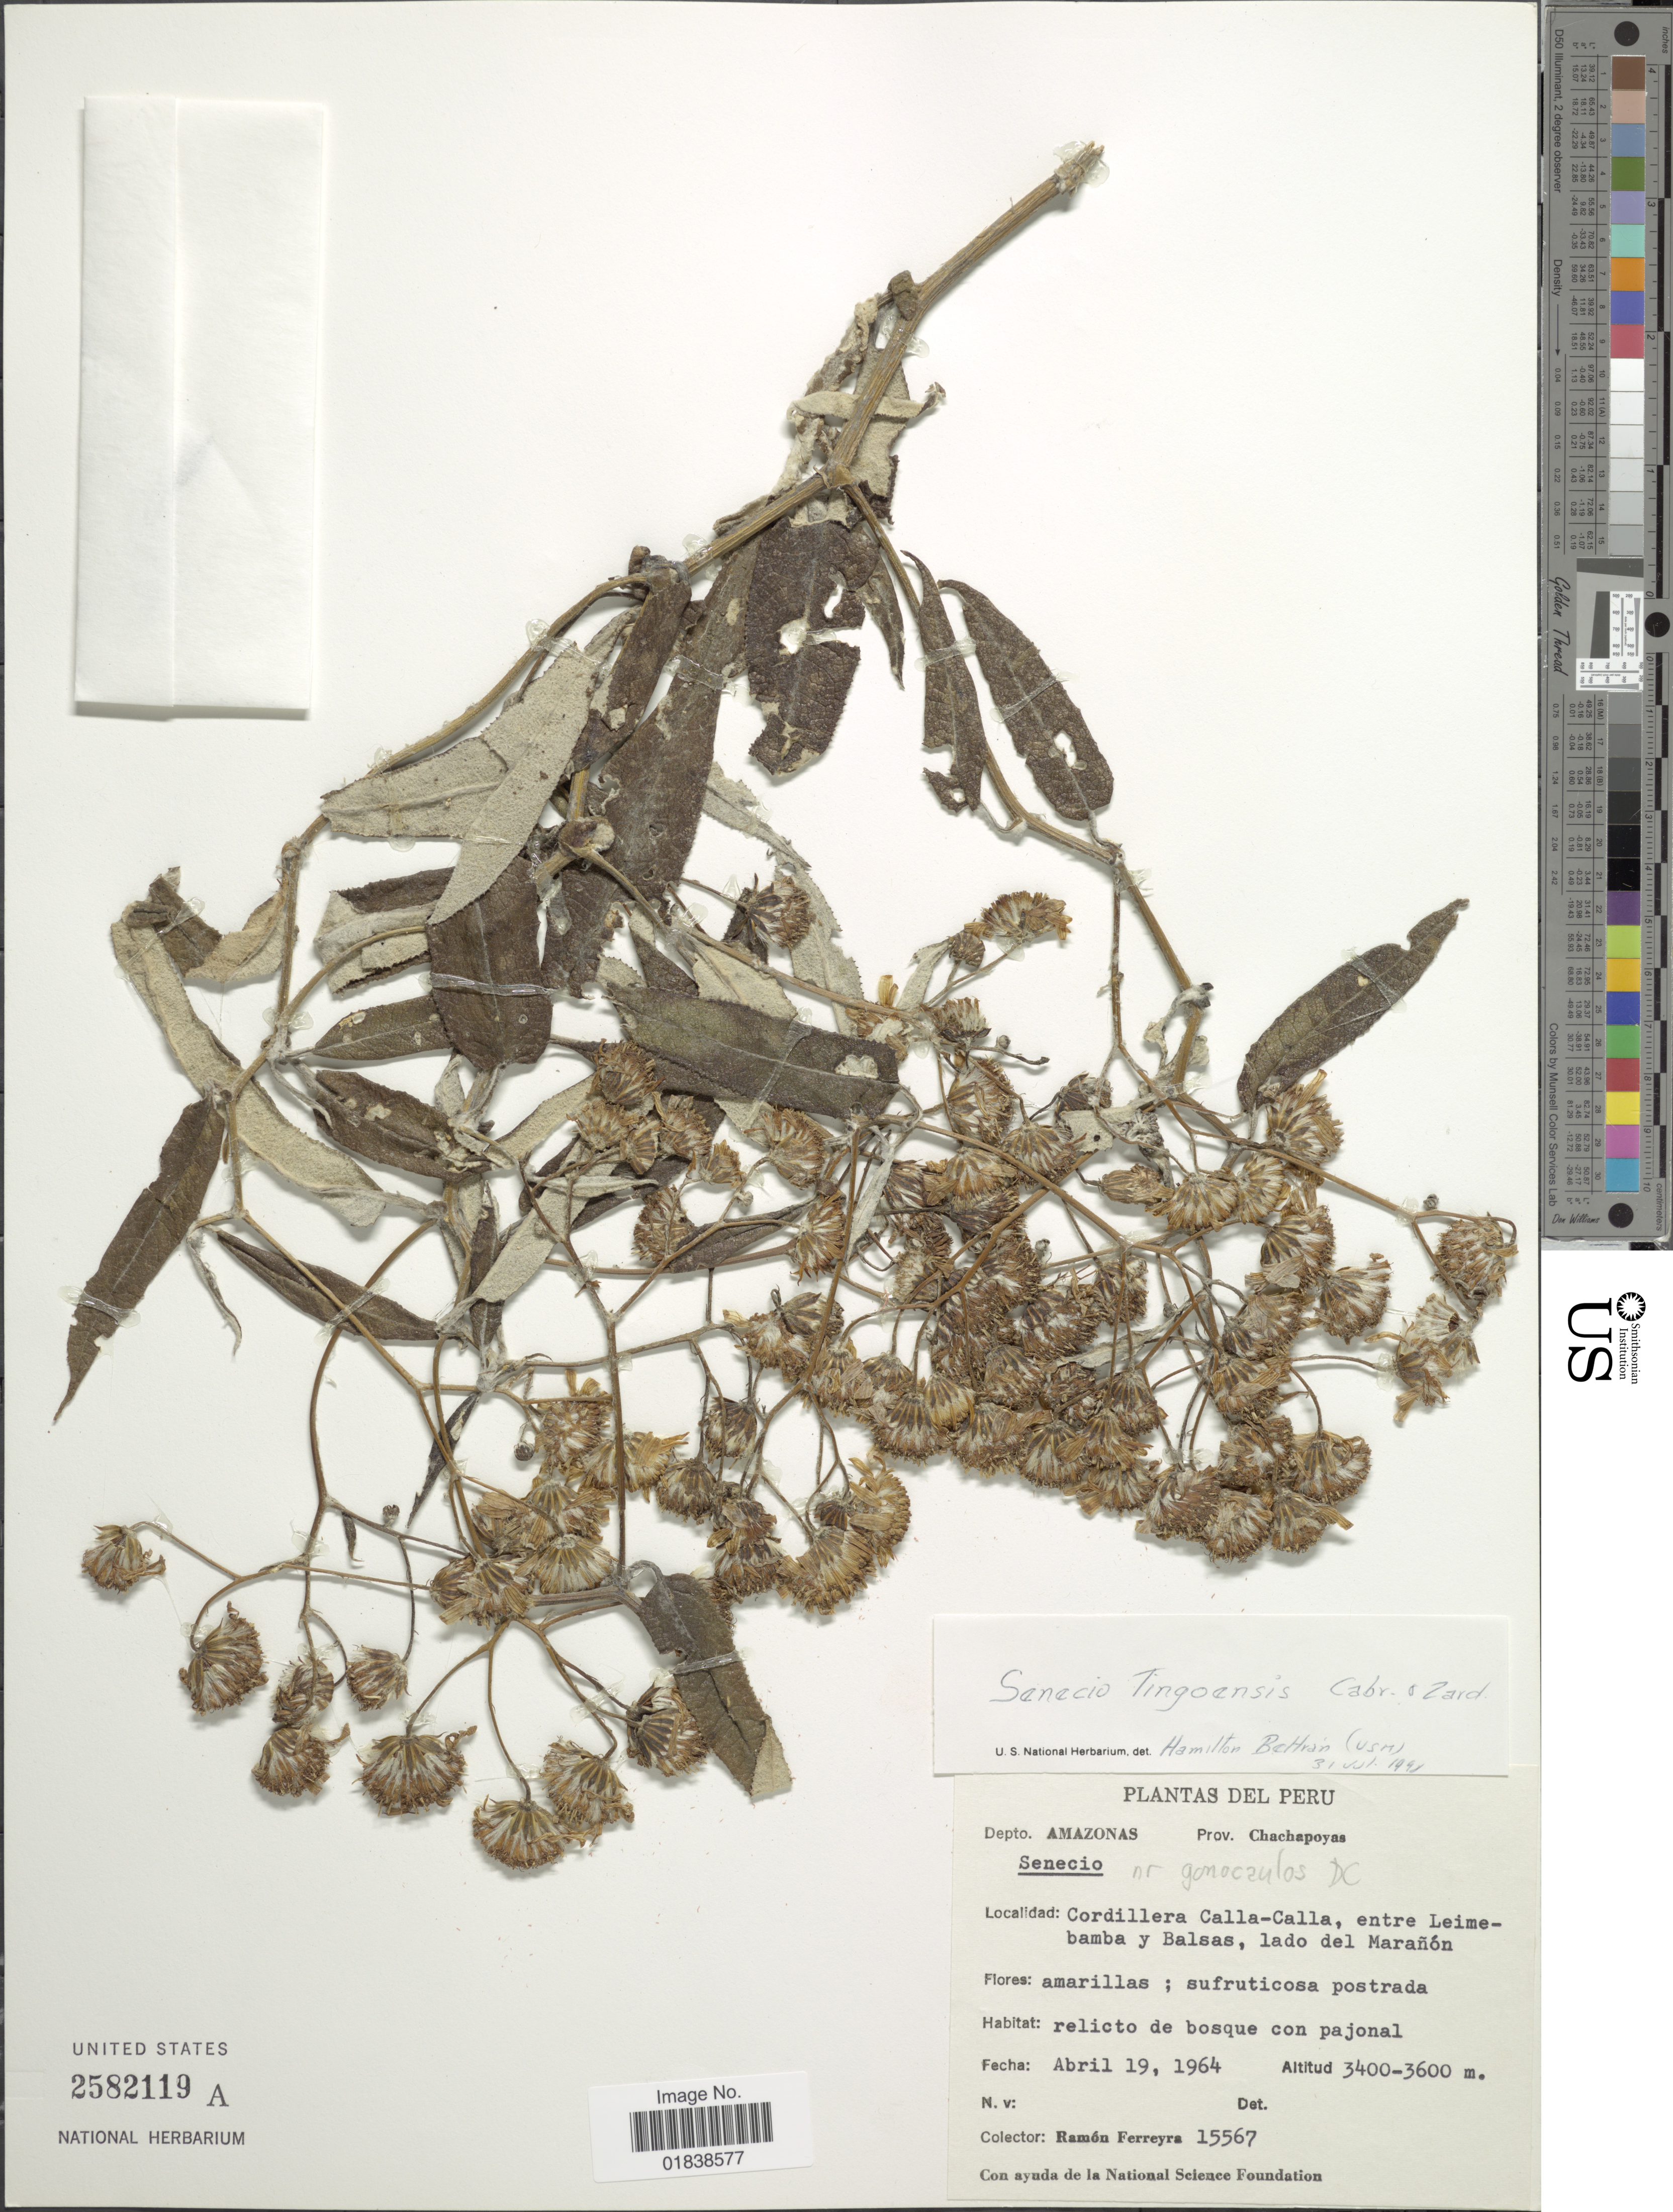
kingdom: Plantae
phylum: Tracheophyta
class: Magnoliopsida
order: Asterales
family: Asteraceae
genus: Senecio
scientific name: Senecio tingoensis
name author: Cabrera & Zardini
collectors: R. A. Ferreyra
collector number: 15567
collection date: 1964-04-19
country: Peru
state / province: Amazonas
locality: Prov. Chachapoyas, Cordillera Calla-Calla, entre Leimebamba y Balsas, lado del Maranon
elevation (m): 3400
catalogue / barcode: US 2582119A